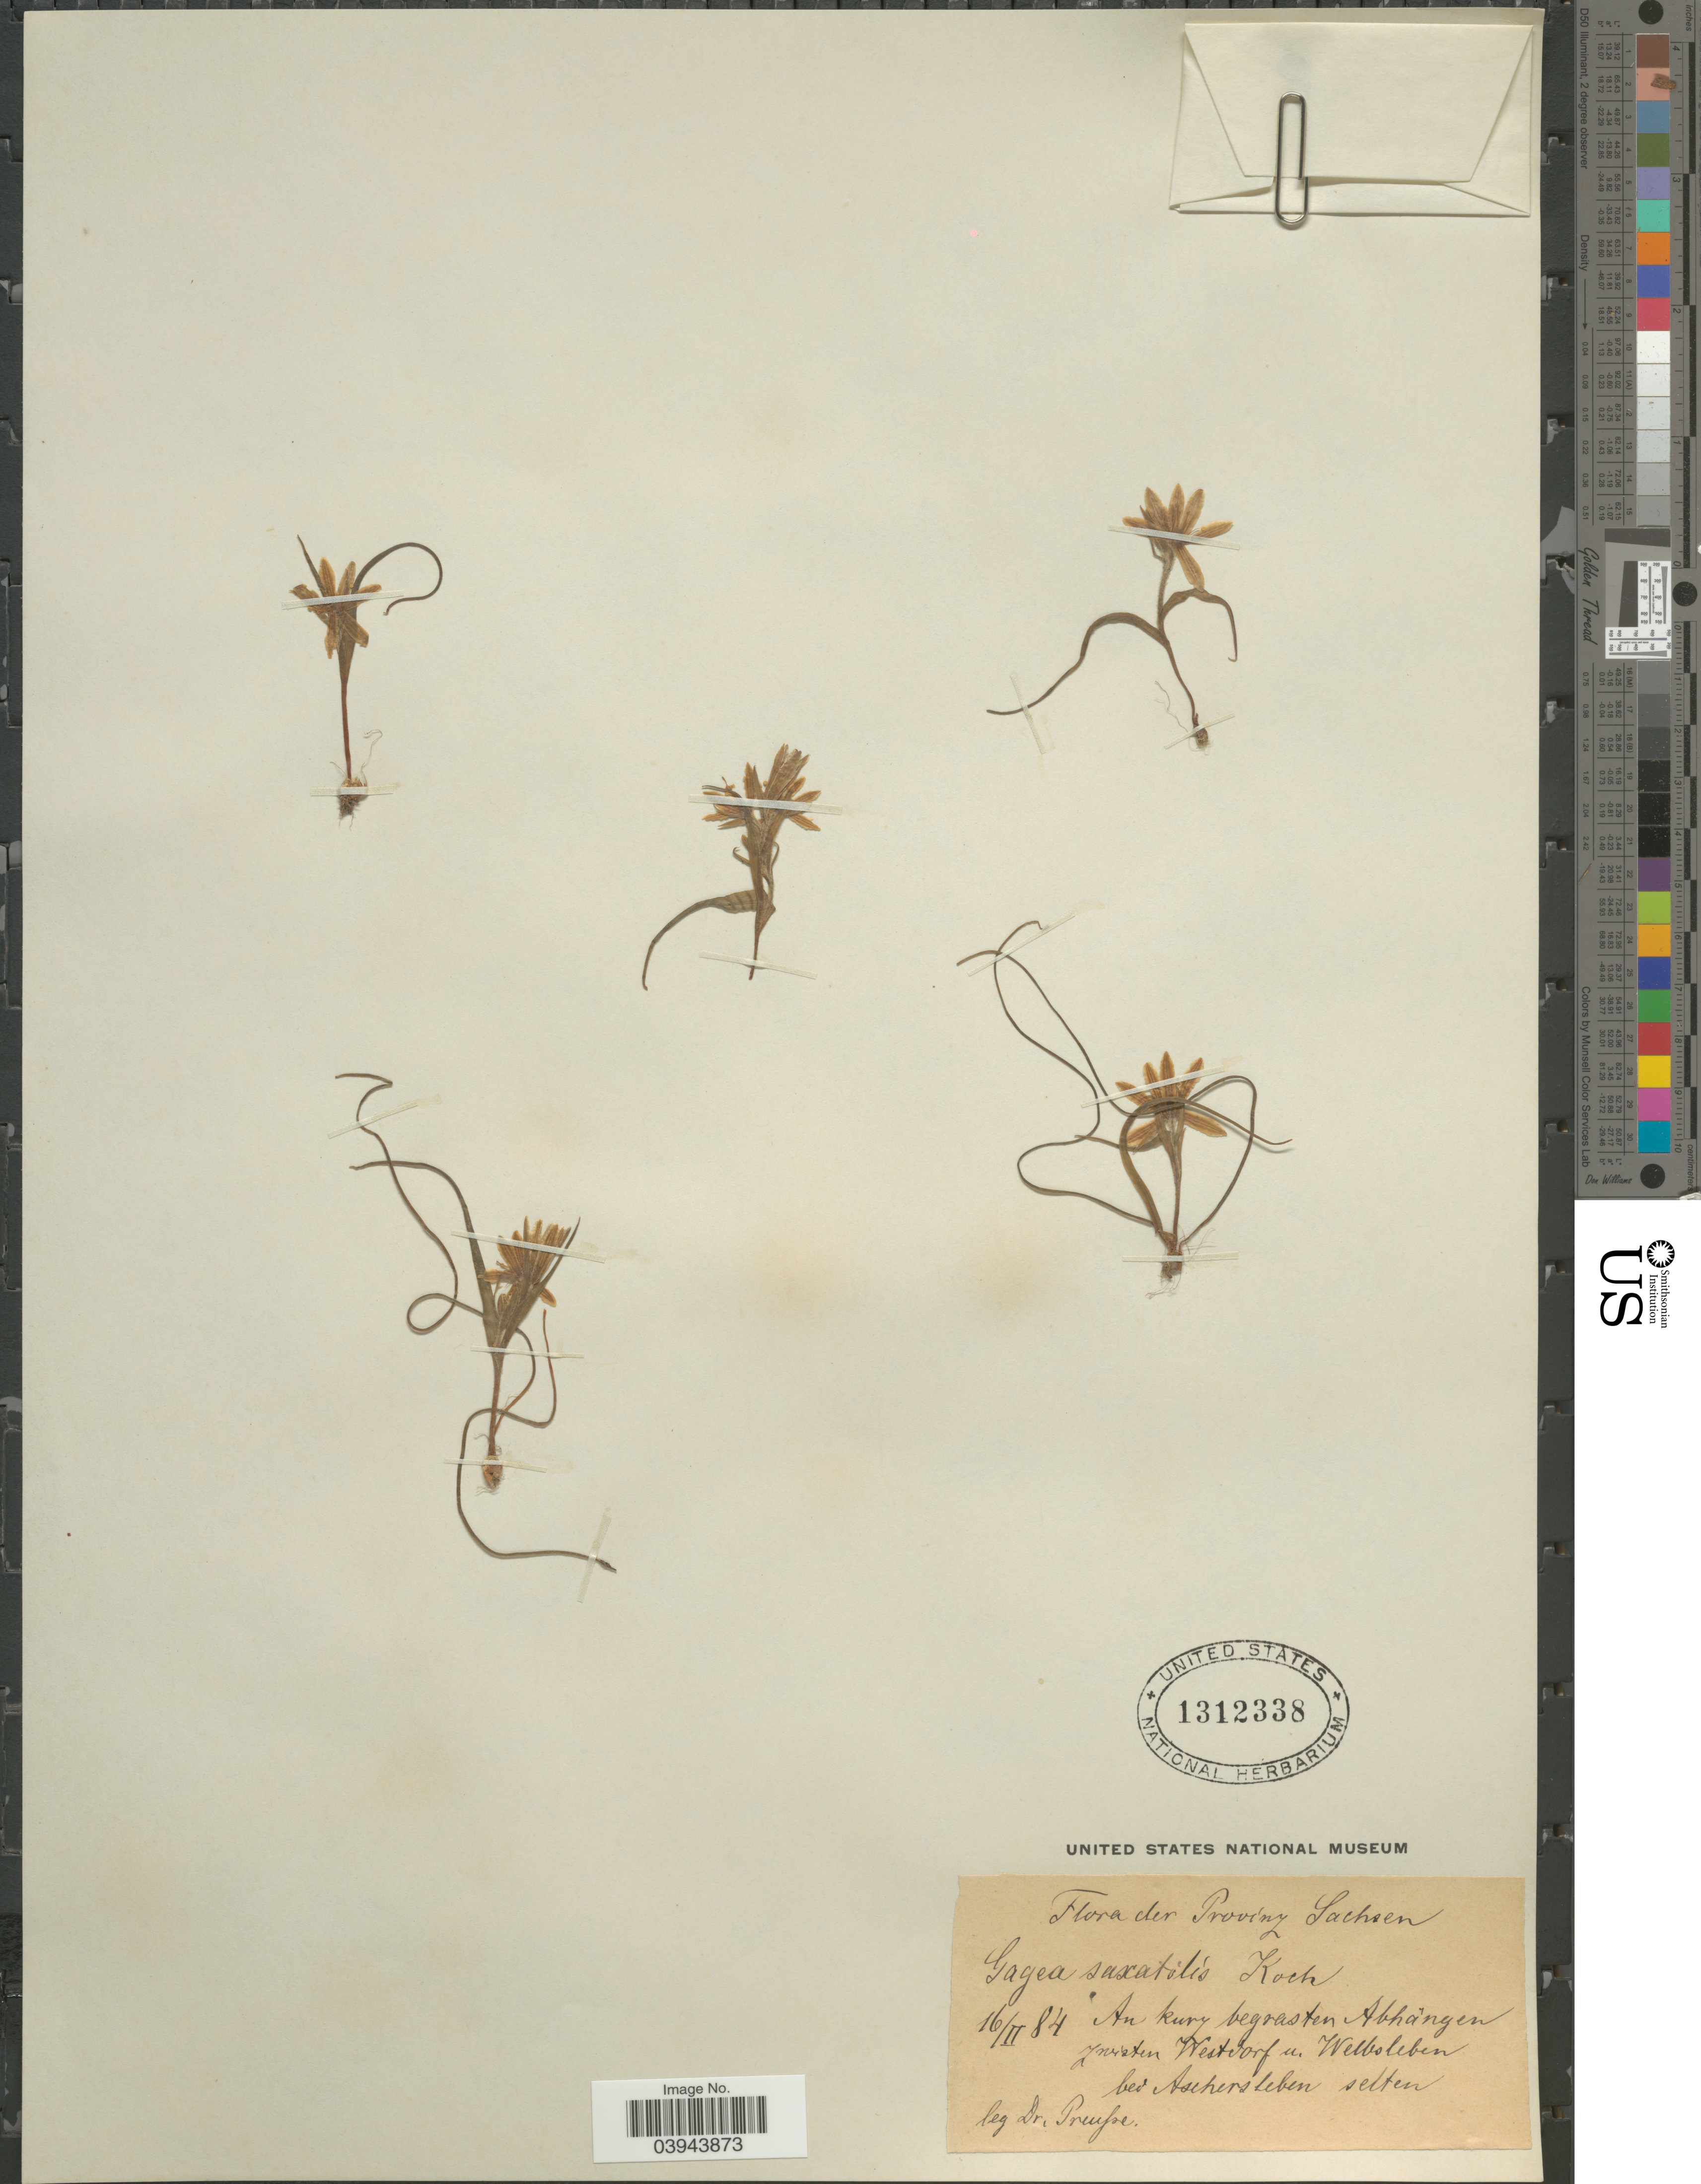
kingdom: Plantae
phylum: Tracheophyta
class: Liliopsida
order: Liliales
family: Liliaceae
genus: Gagea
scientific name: Gagea saxatilis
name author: Schult. f.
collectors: Preusse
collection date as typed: Transcribed d/m/y: 16/2/84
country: Germany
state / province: Sachsen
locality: An kurz begrasten Abhängen zwisten Westdorf n. Welbsleben bei Aschersleben selten.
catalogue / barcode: US 1312338